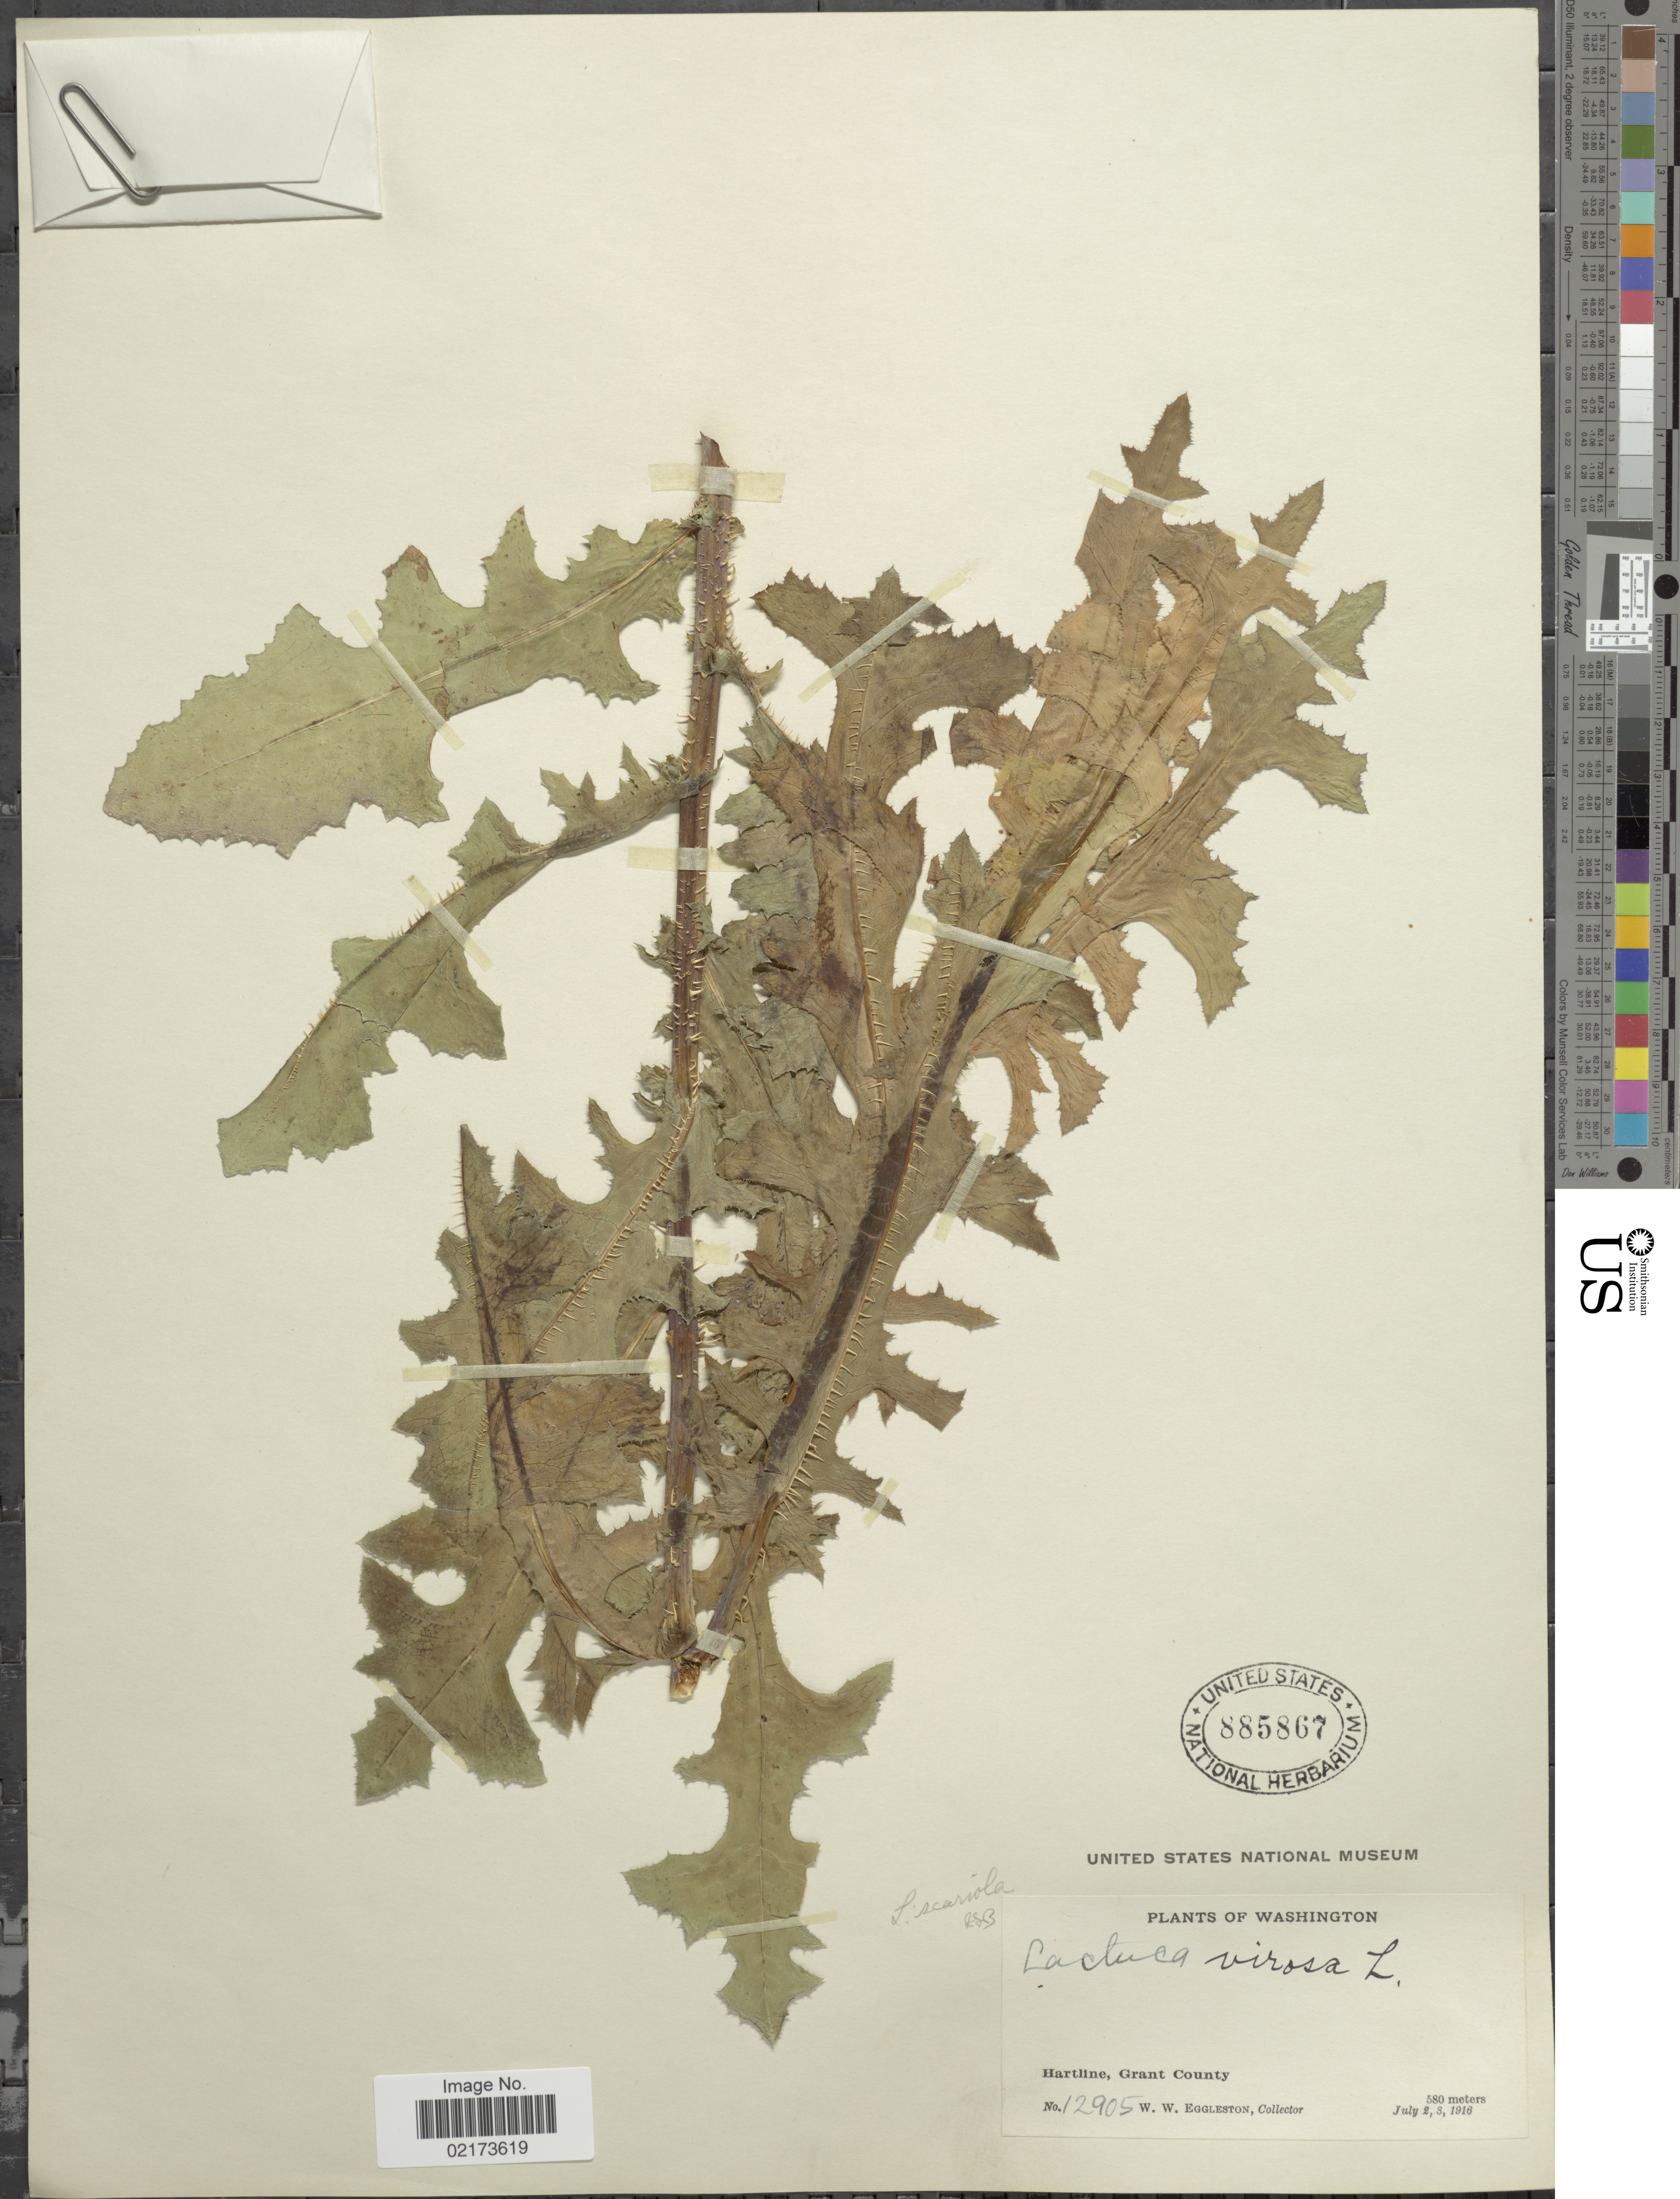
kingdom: Plantae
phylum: Tracheophyta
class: Magnoliopsida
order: Asterales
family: Asteraceae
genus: Lactuca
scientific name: Lactuca serriola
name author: L.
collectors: W. W. Eggleston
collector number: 12905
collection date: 1916-07-02/1916-07-03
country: United States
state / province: Washington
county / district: Grant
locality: Hartline, Grant County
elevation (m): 580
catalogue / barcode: US 885867